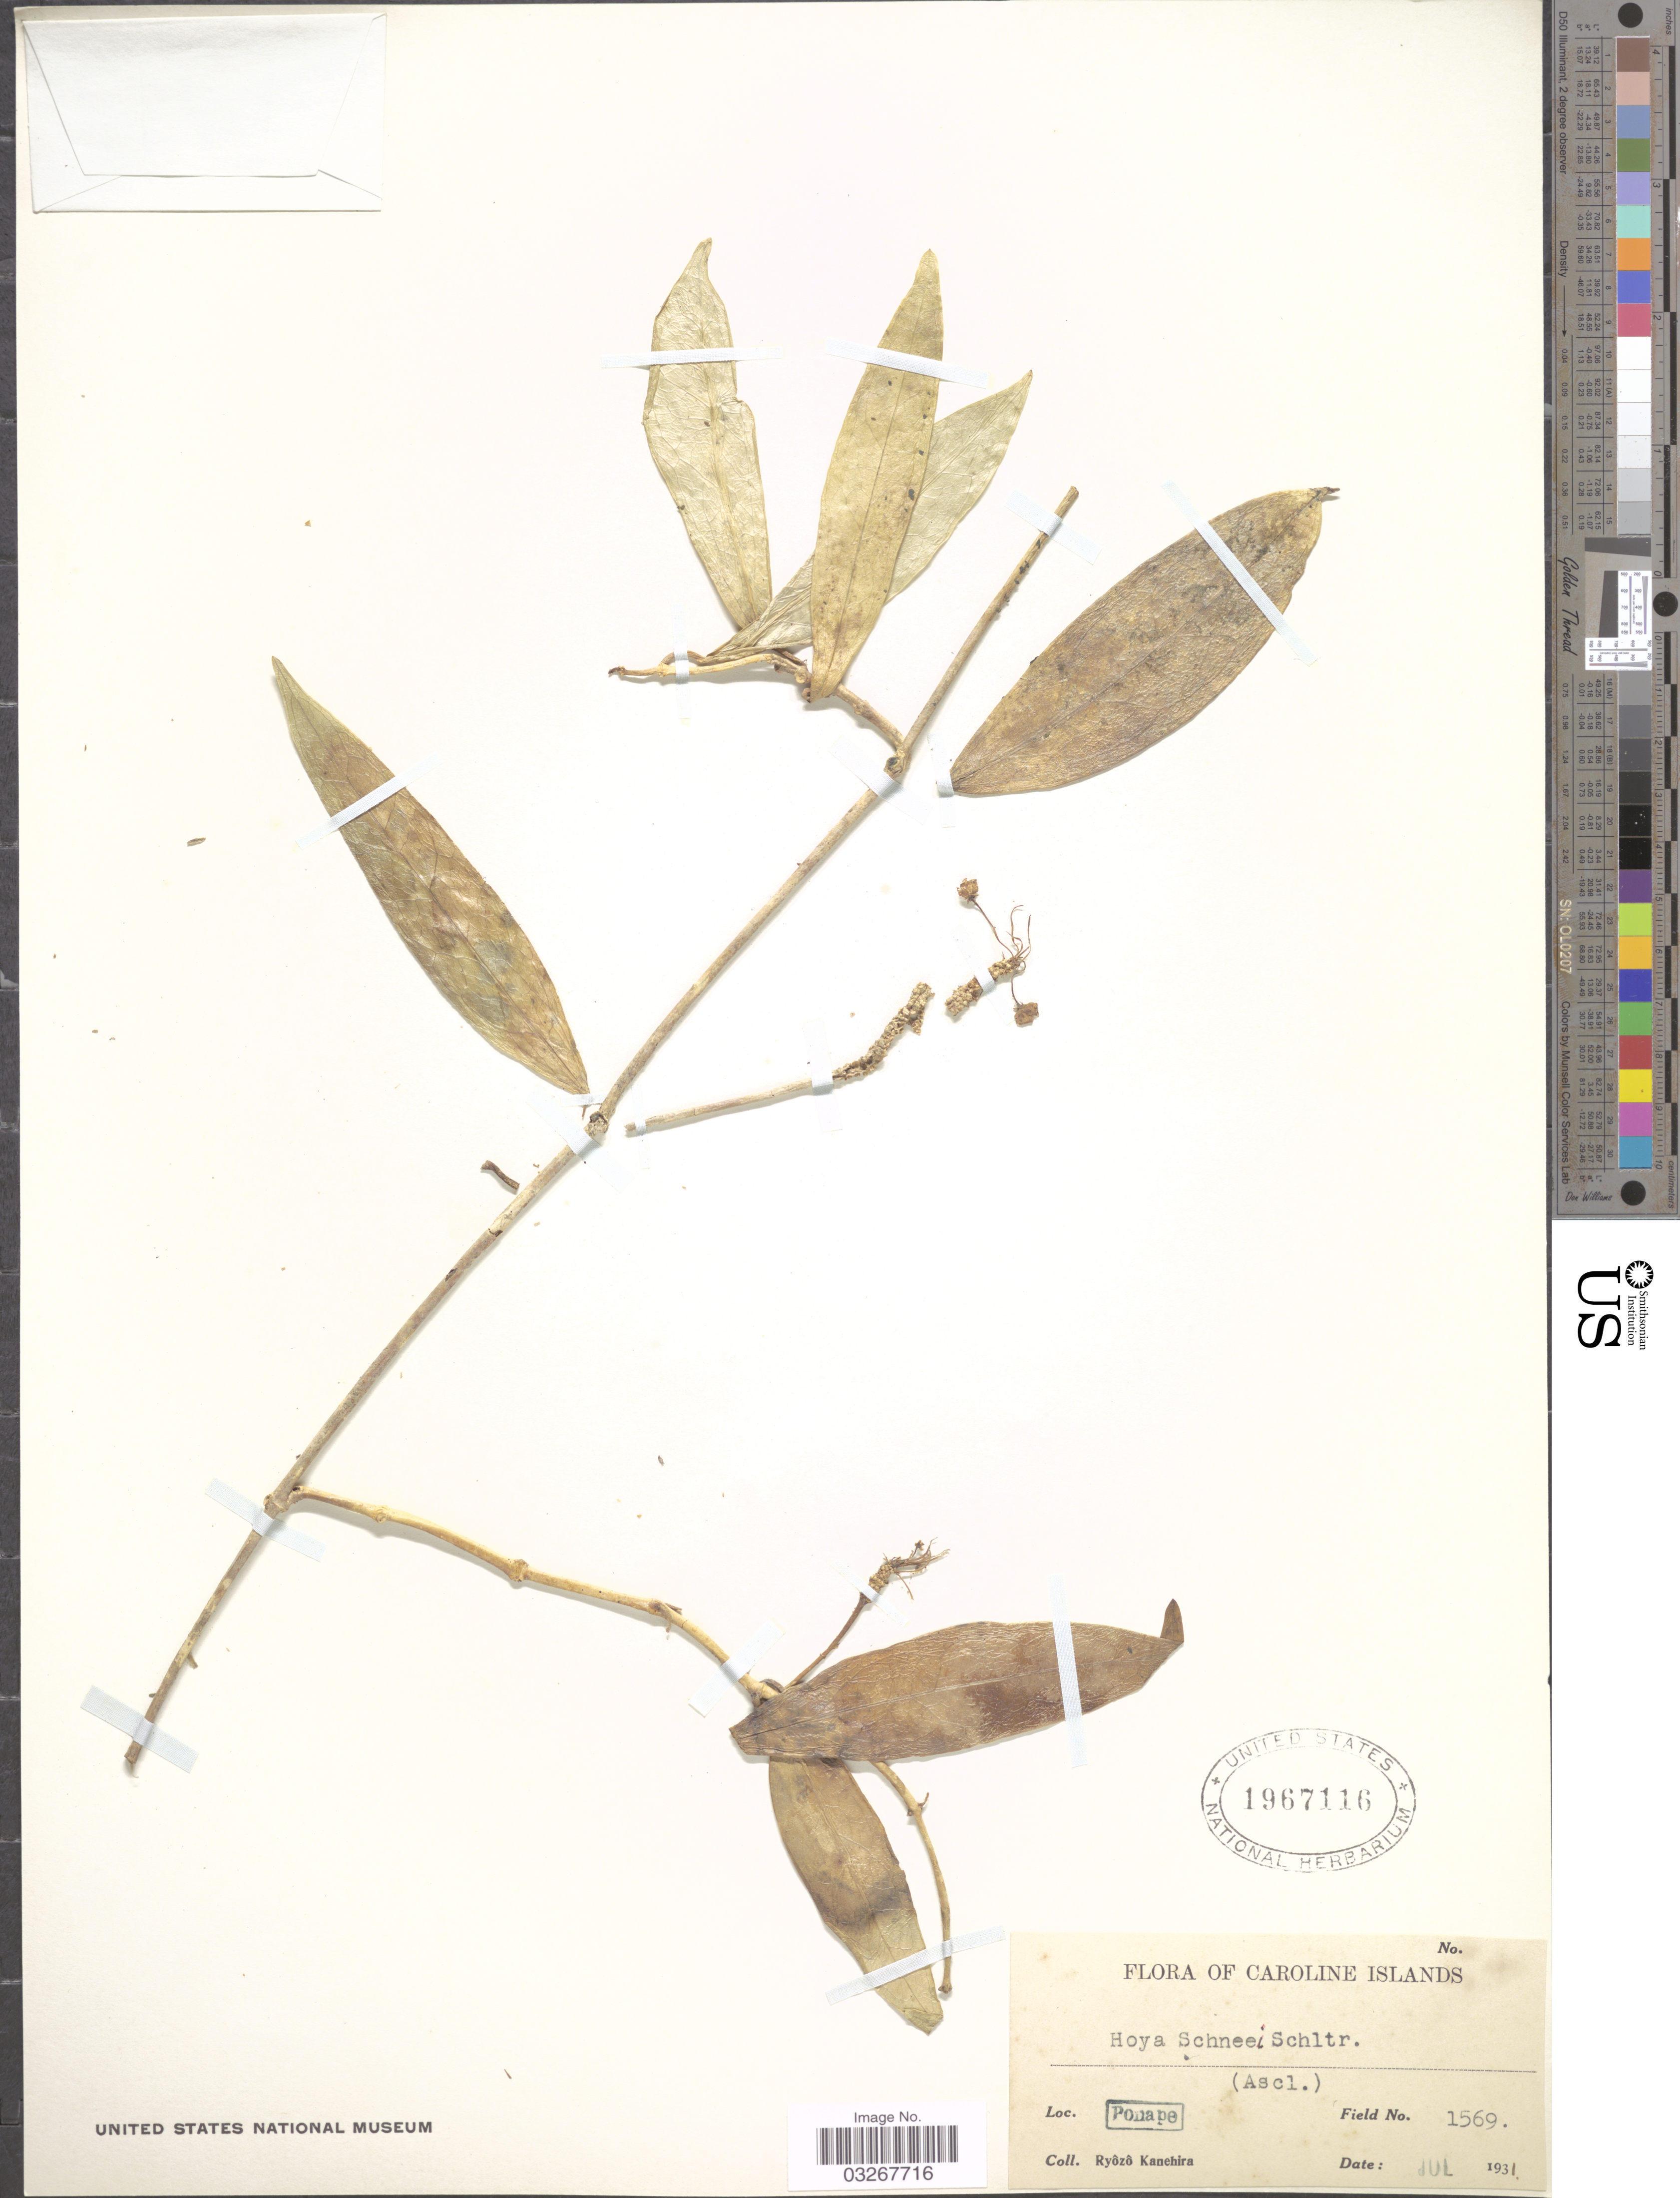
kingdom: Plantae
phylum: Tracheophyta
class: Magnoliopsida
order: Gentianales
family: Apocynaceae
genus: Hoya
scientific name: Hoya schneei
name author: Schltr.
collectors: R. Kanehira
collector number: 1569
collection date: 1931-07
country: Micronesia, Federated States of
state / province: Pohnpei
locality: Caroline Islands. Ponape.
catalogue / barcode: US 1967116